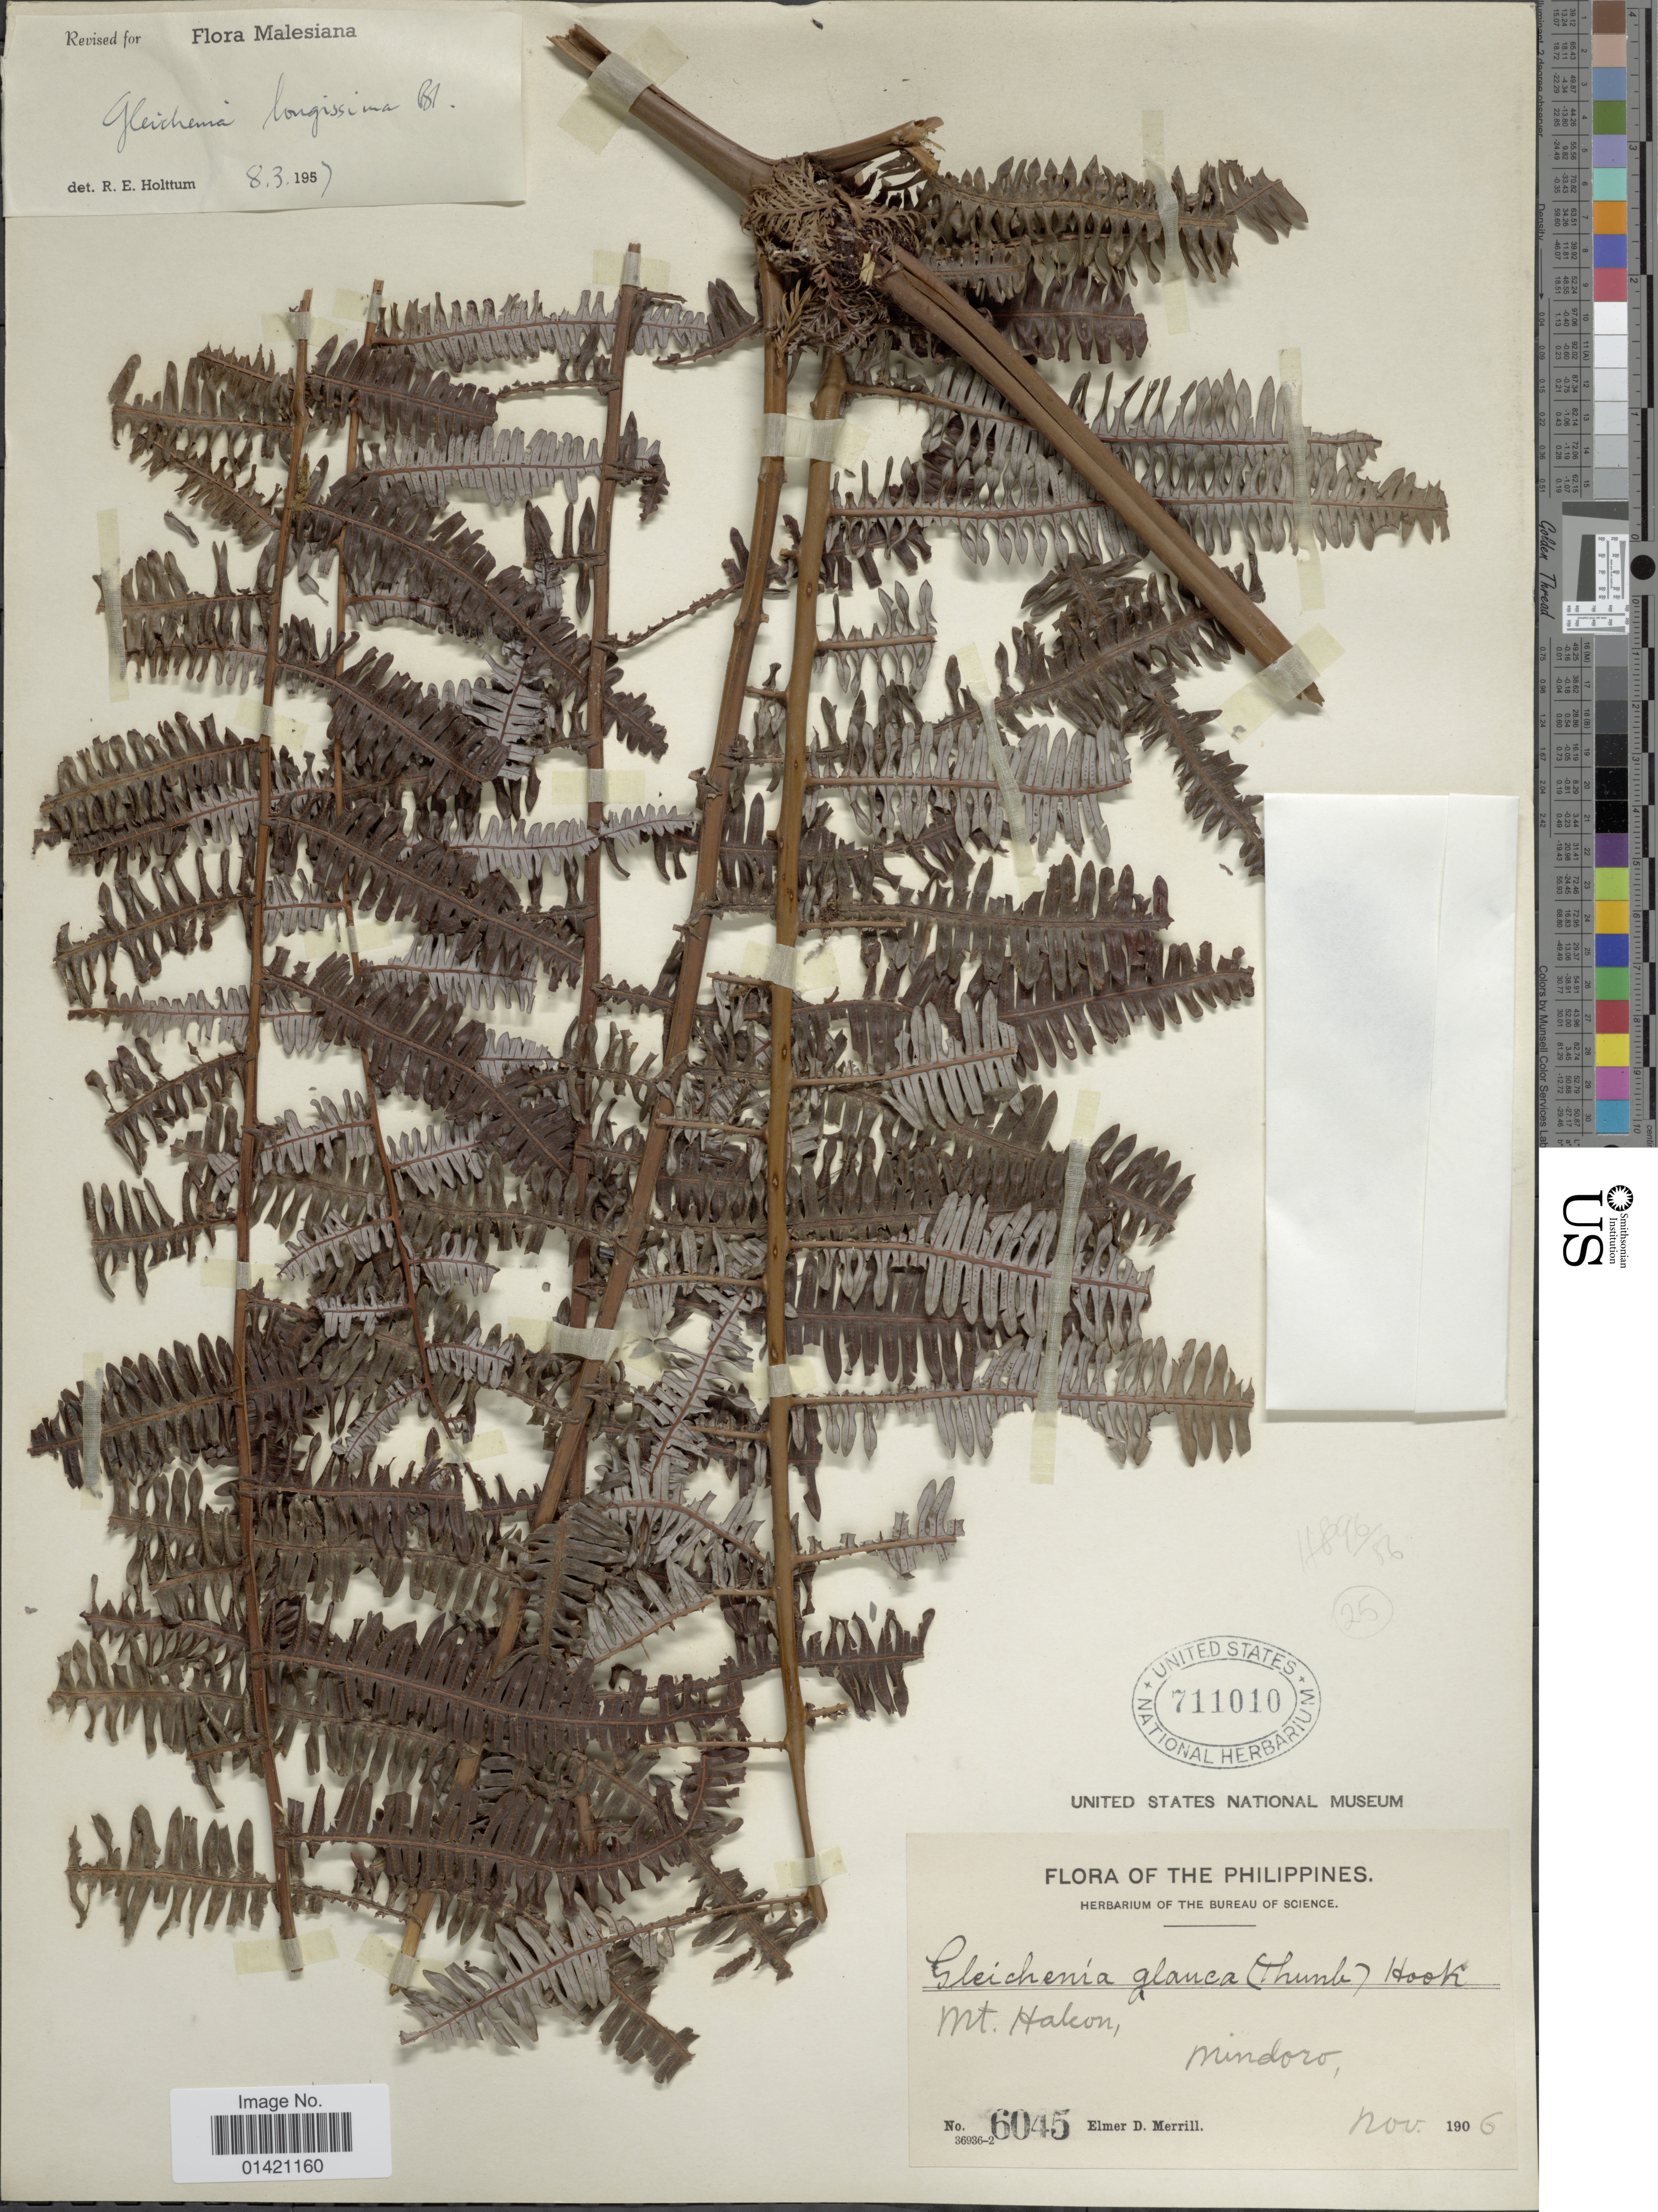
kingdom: Plantae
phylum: Tracheophyta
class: Polypodiopsida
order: Gleicheniales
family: Gleicheniaceae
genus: Diplopterygium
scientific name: Diplopterygium longissimum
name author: (Blume) Nakai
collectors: E. D. Merrill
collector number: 6045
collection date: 1906-11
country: Philippines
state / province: Mimaropa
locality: Mt. Hakon. Mindoro.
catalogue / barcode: US 711010